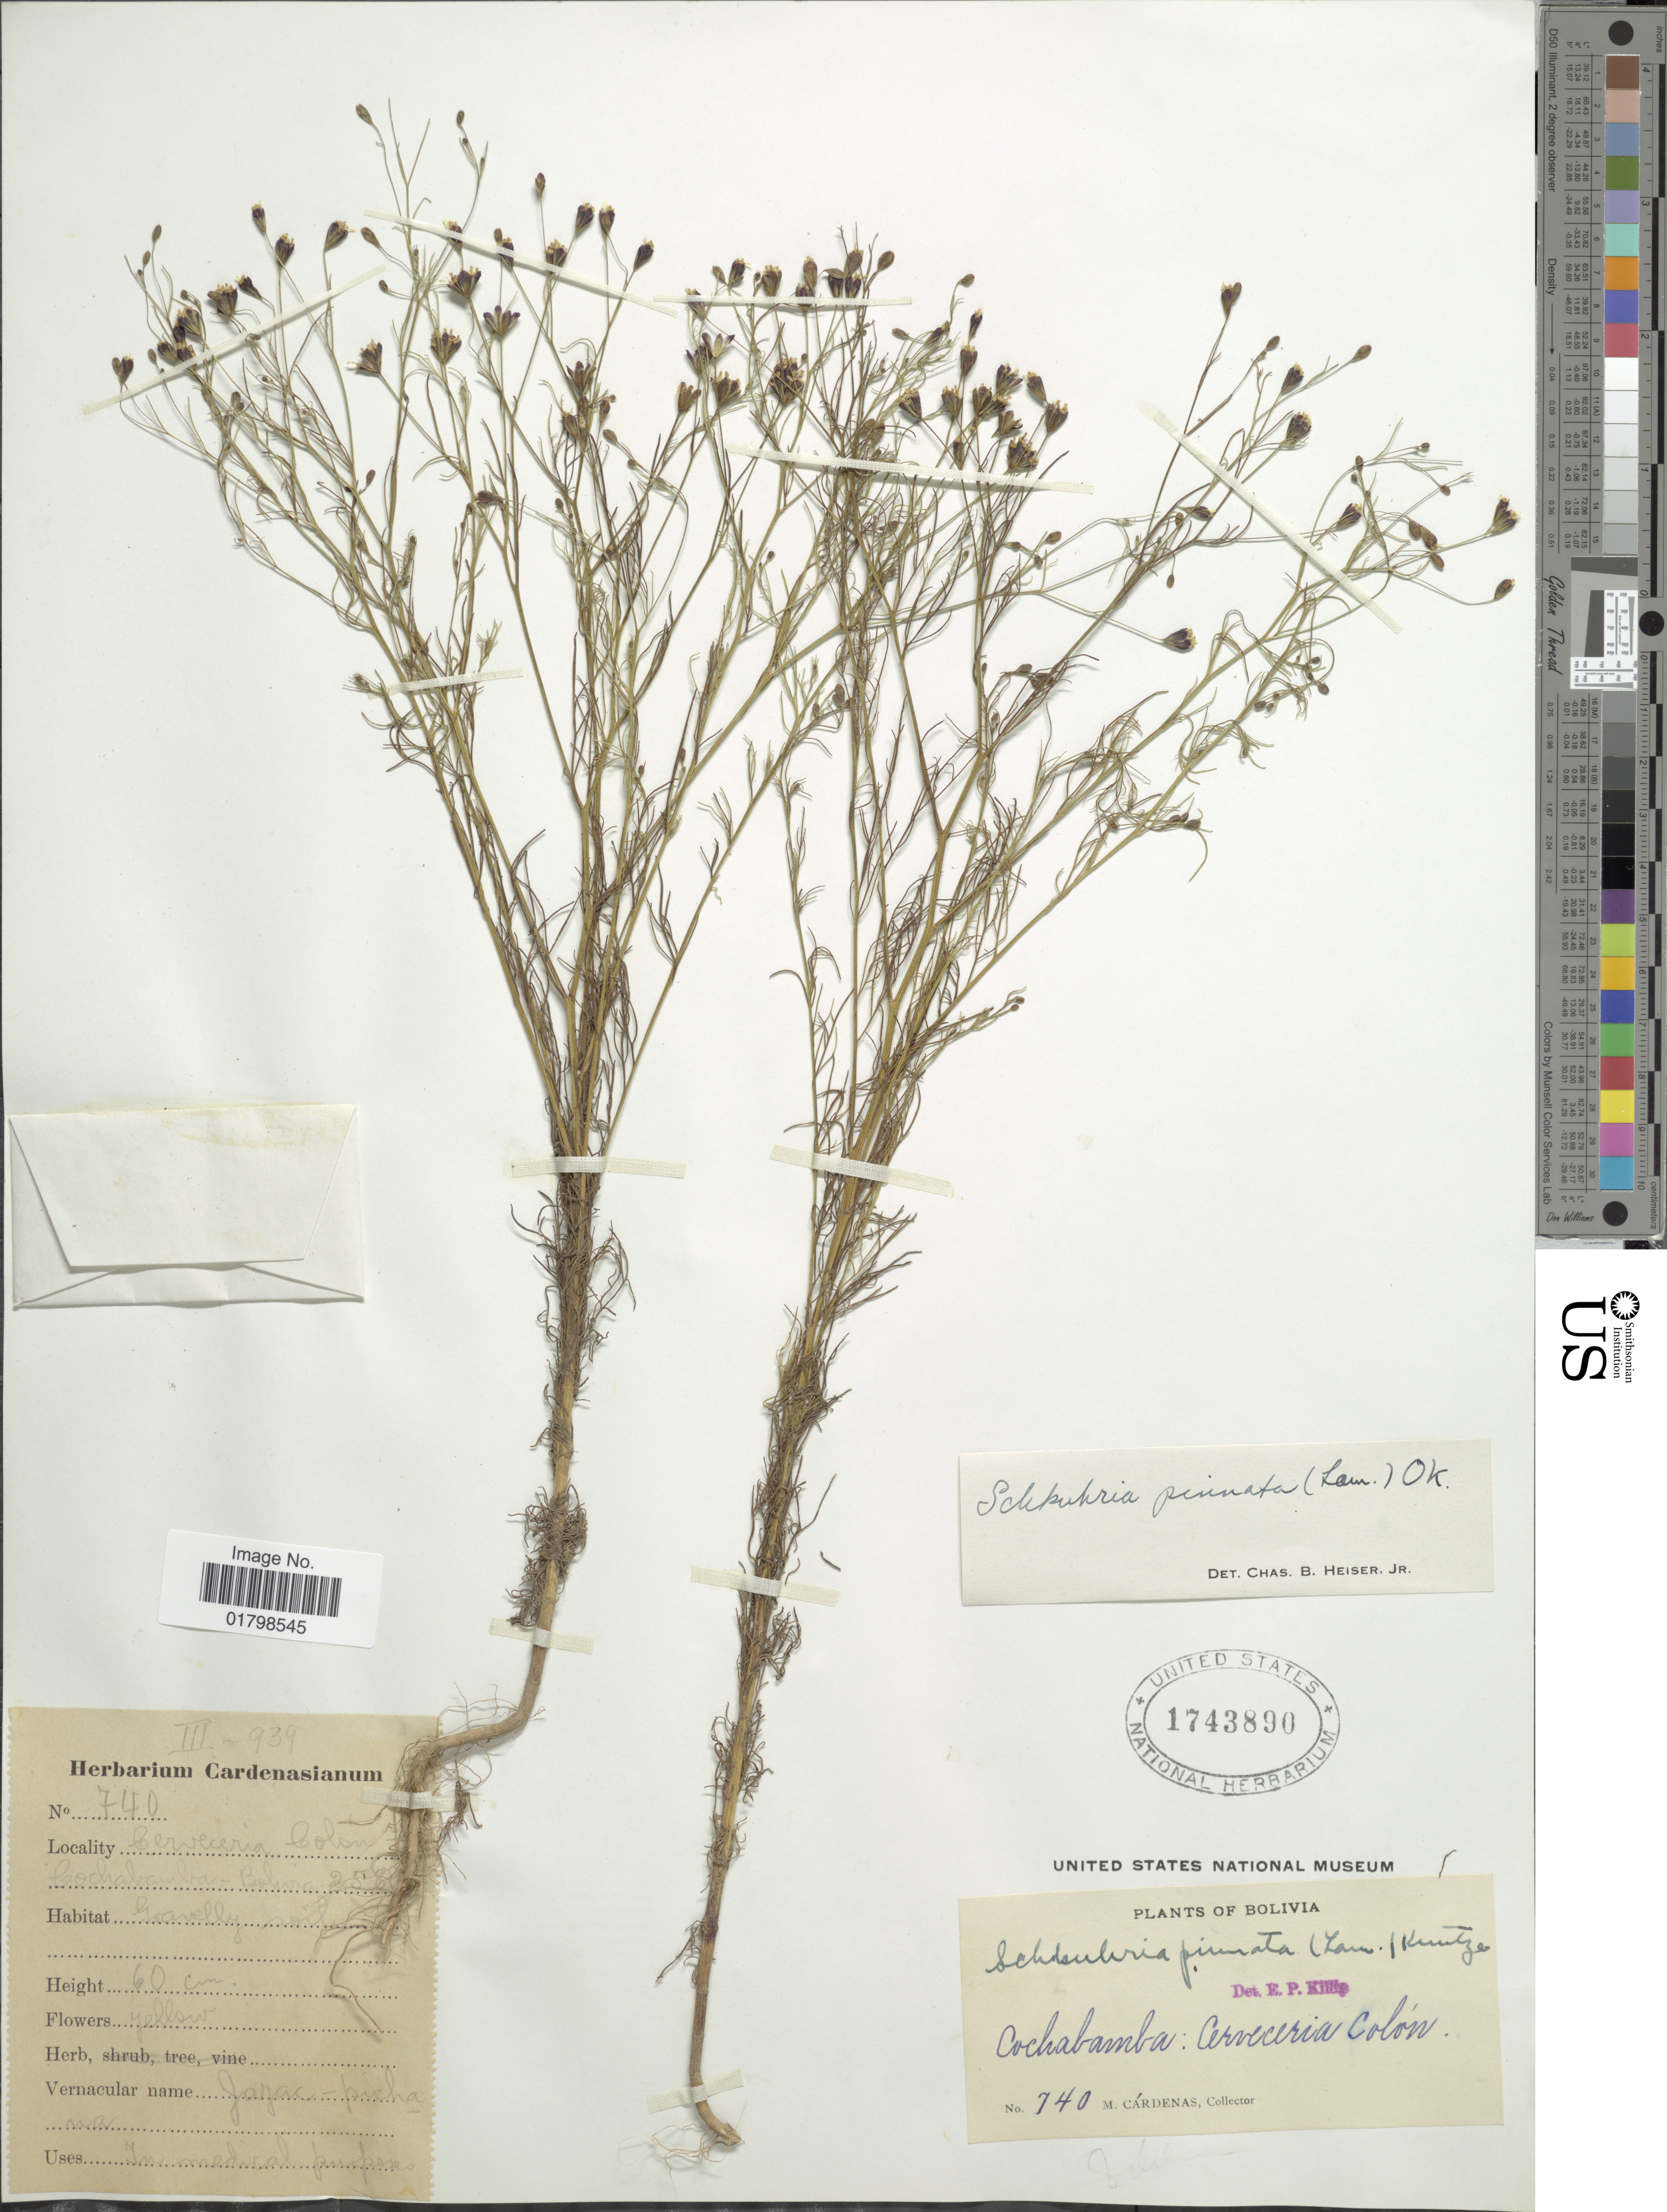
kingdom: Plantae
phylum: Tracheophyta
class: Magnoliopsida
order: Asterales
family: Asteraceae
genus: Schkuhria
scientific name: Schkuhria pinnata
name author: (Lam.) Kuntze ex Thell.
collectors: M. Cárdenas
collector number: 740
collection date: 1939-03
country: Bolivia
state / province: Cochabamba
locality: Cerveceria Colon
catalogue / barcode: US 1743890